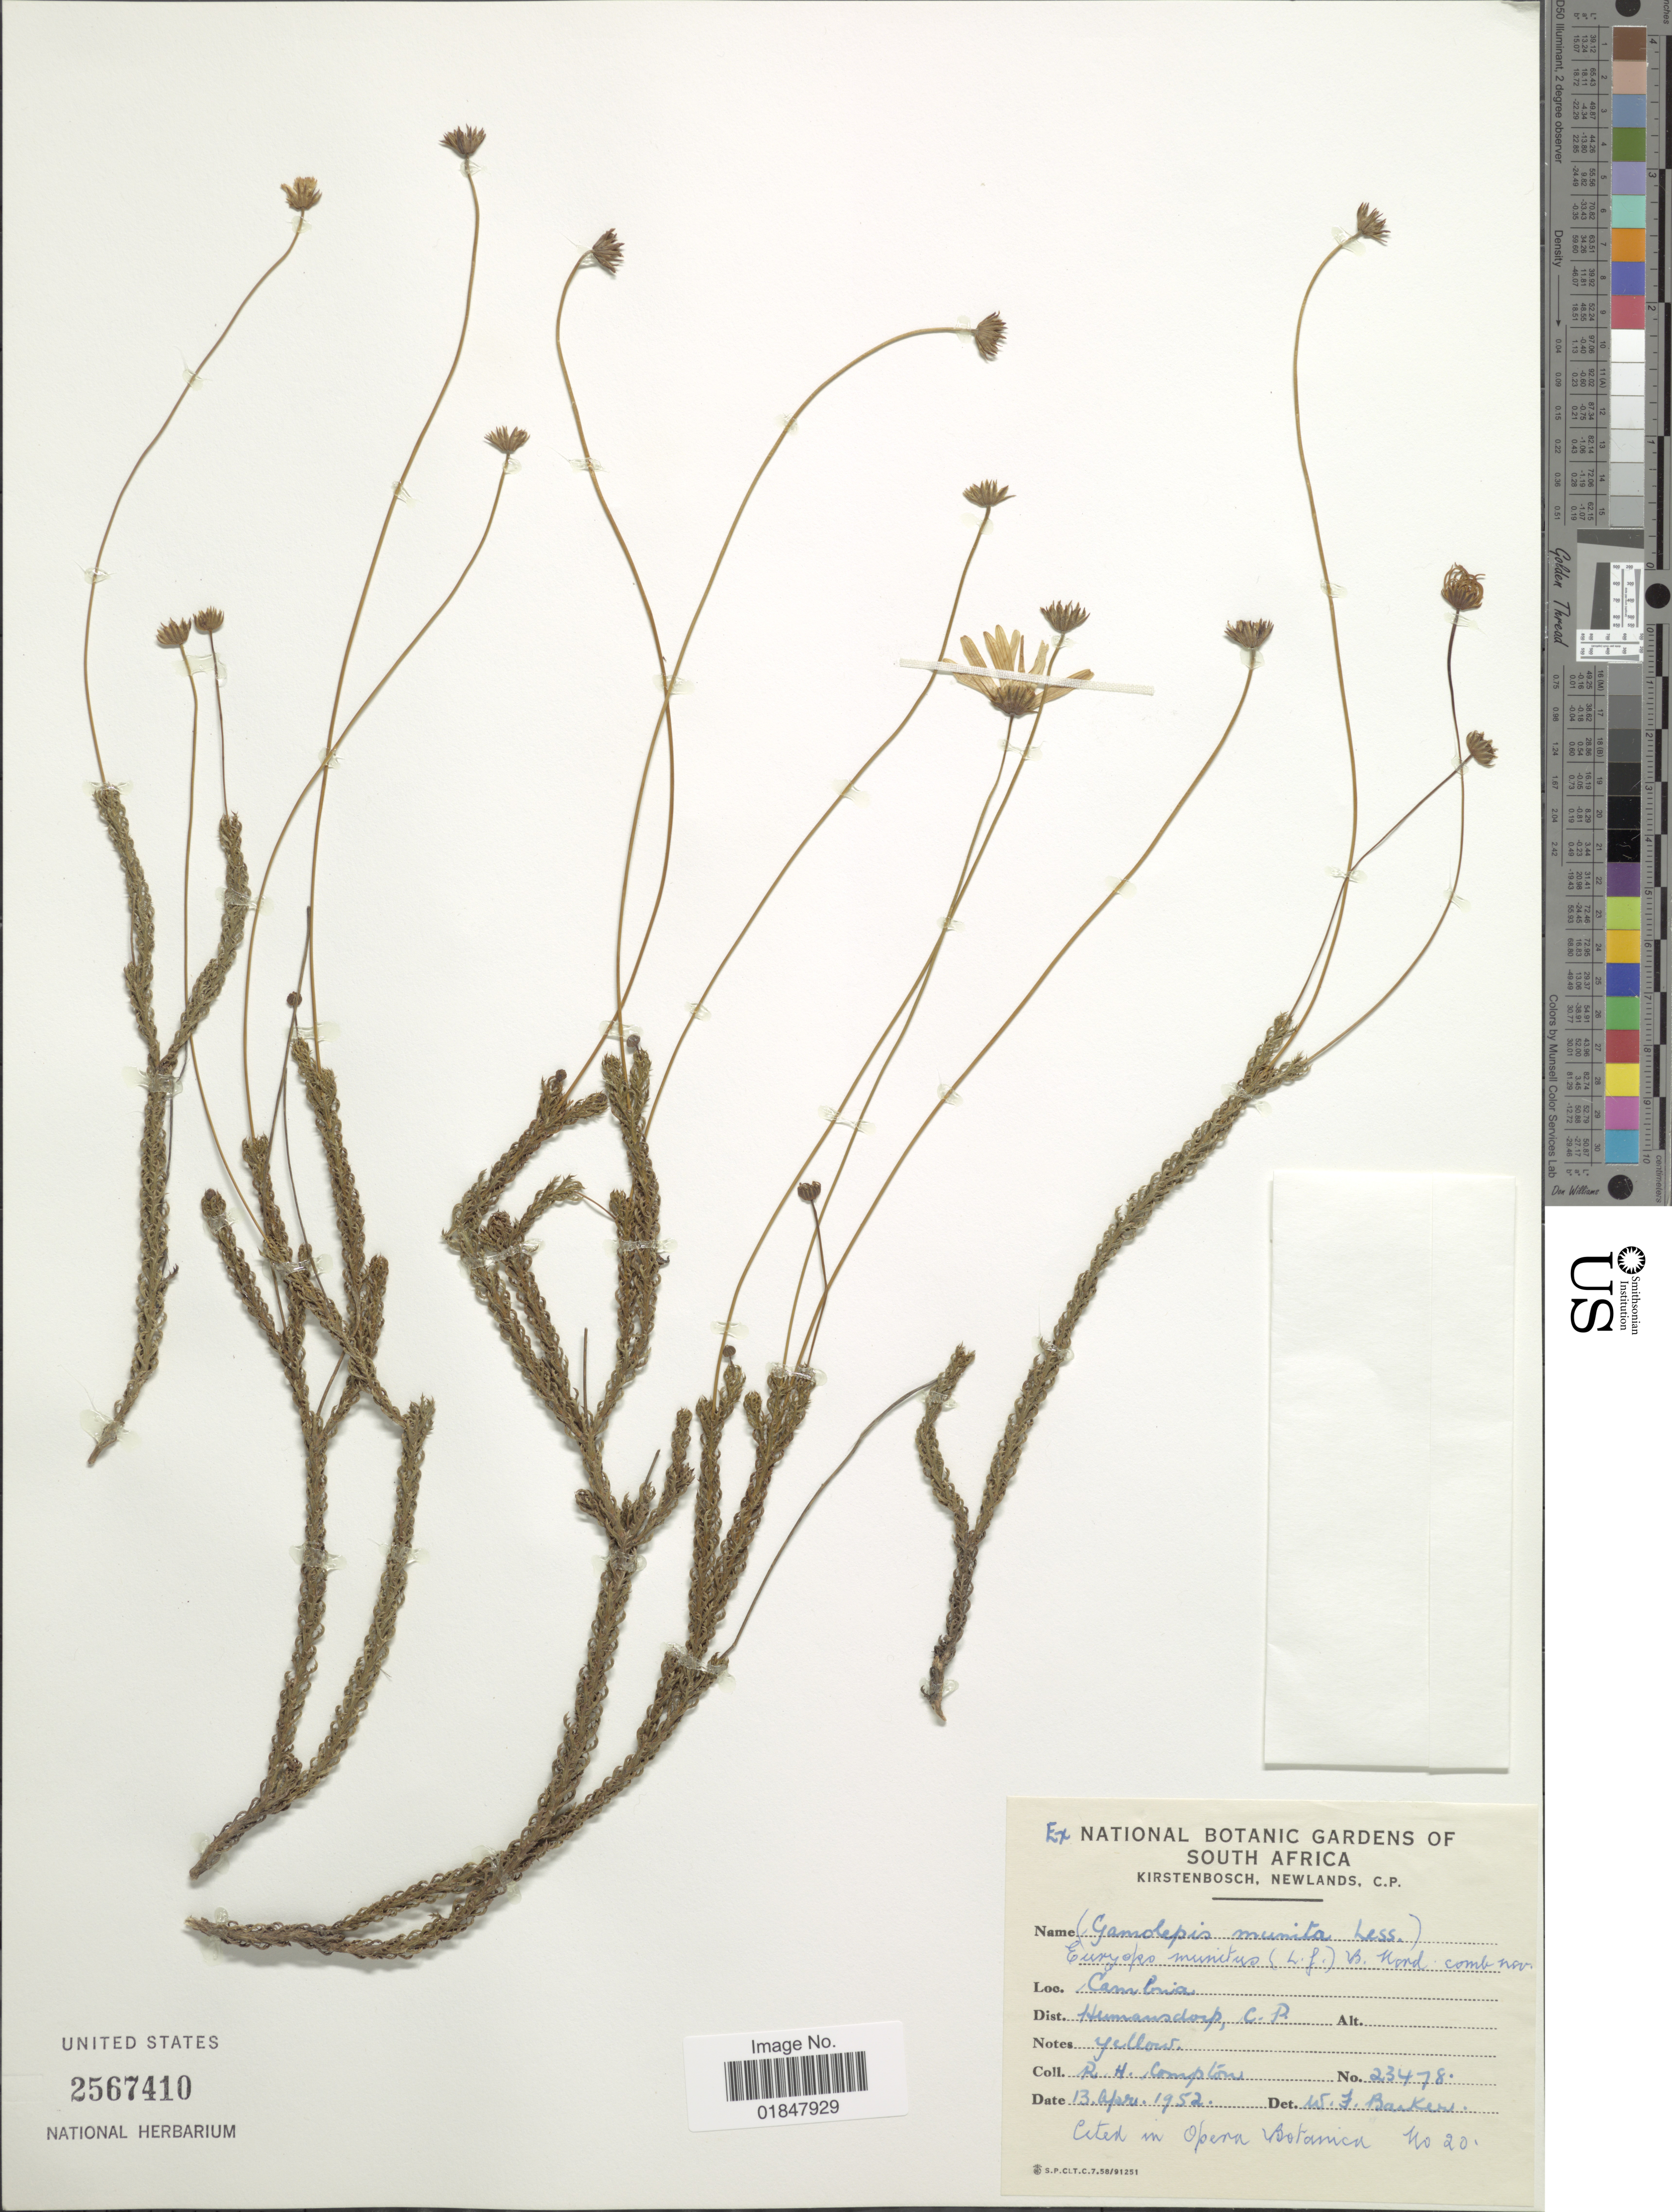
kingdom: Plantae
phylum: Tracheophyta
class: Magnoliopsida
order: Asterales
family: Asteraceae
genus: Steirodiscus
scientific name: Steirodiscus sp.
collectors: R. H. Compton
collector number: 23478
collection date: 1952-04-13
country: South Africa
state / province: Eastern Cape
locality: Cambria, Humansdorp C.P.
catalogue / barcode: US 2567410